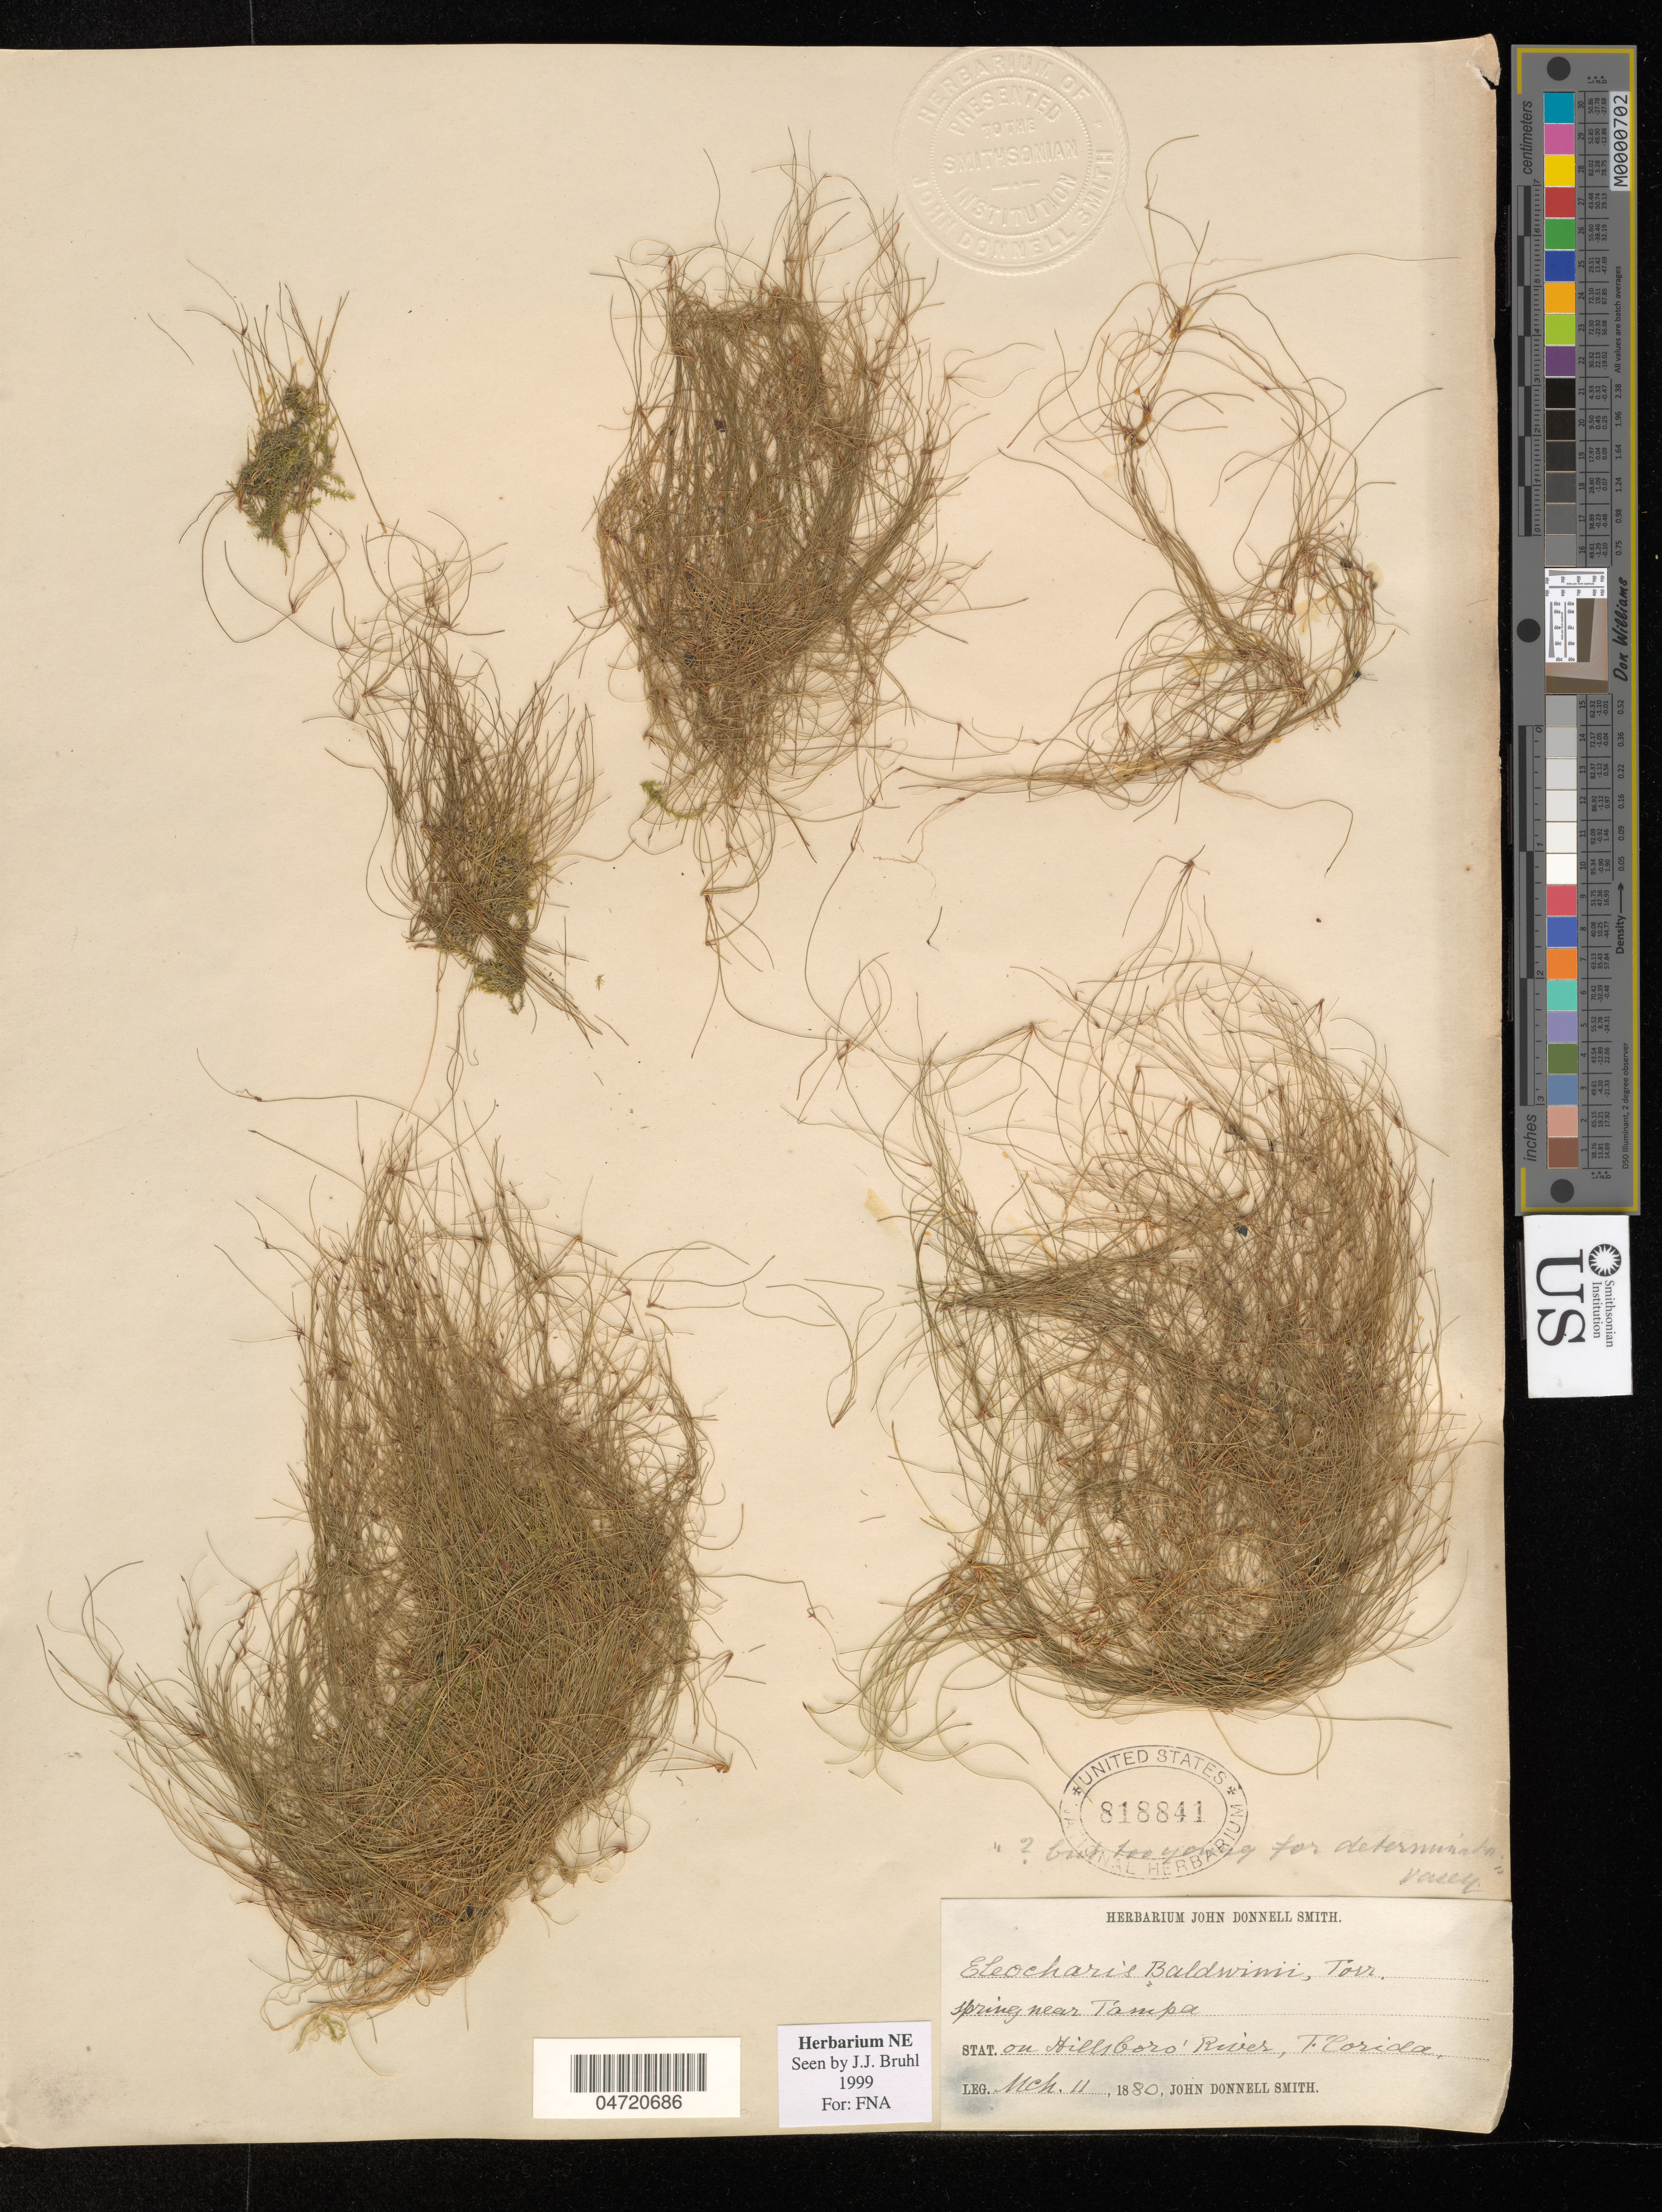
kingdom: Plantae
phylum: Tracheophyta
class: Liliopsida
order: Poales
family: Cyperaceae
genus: Eleocharis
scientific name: Eleocharis baldwinii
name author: (Torr.) Chapm.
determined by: Bruhl, J. J., (NE), University of New England (AUSTRALIA)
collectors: J. Donnell Smith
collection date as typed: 11 Mar 1880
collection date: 1880-03-11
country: United States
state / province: Florida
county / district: Hillsborough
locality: Tampa, on Hillsboro Rivers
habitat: Spring near town.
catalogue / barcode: US 818841